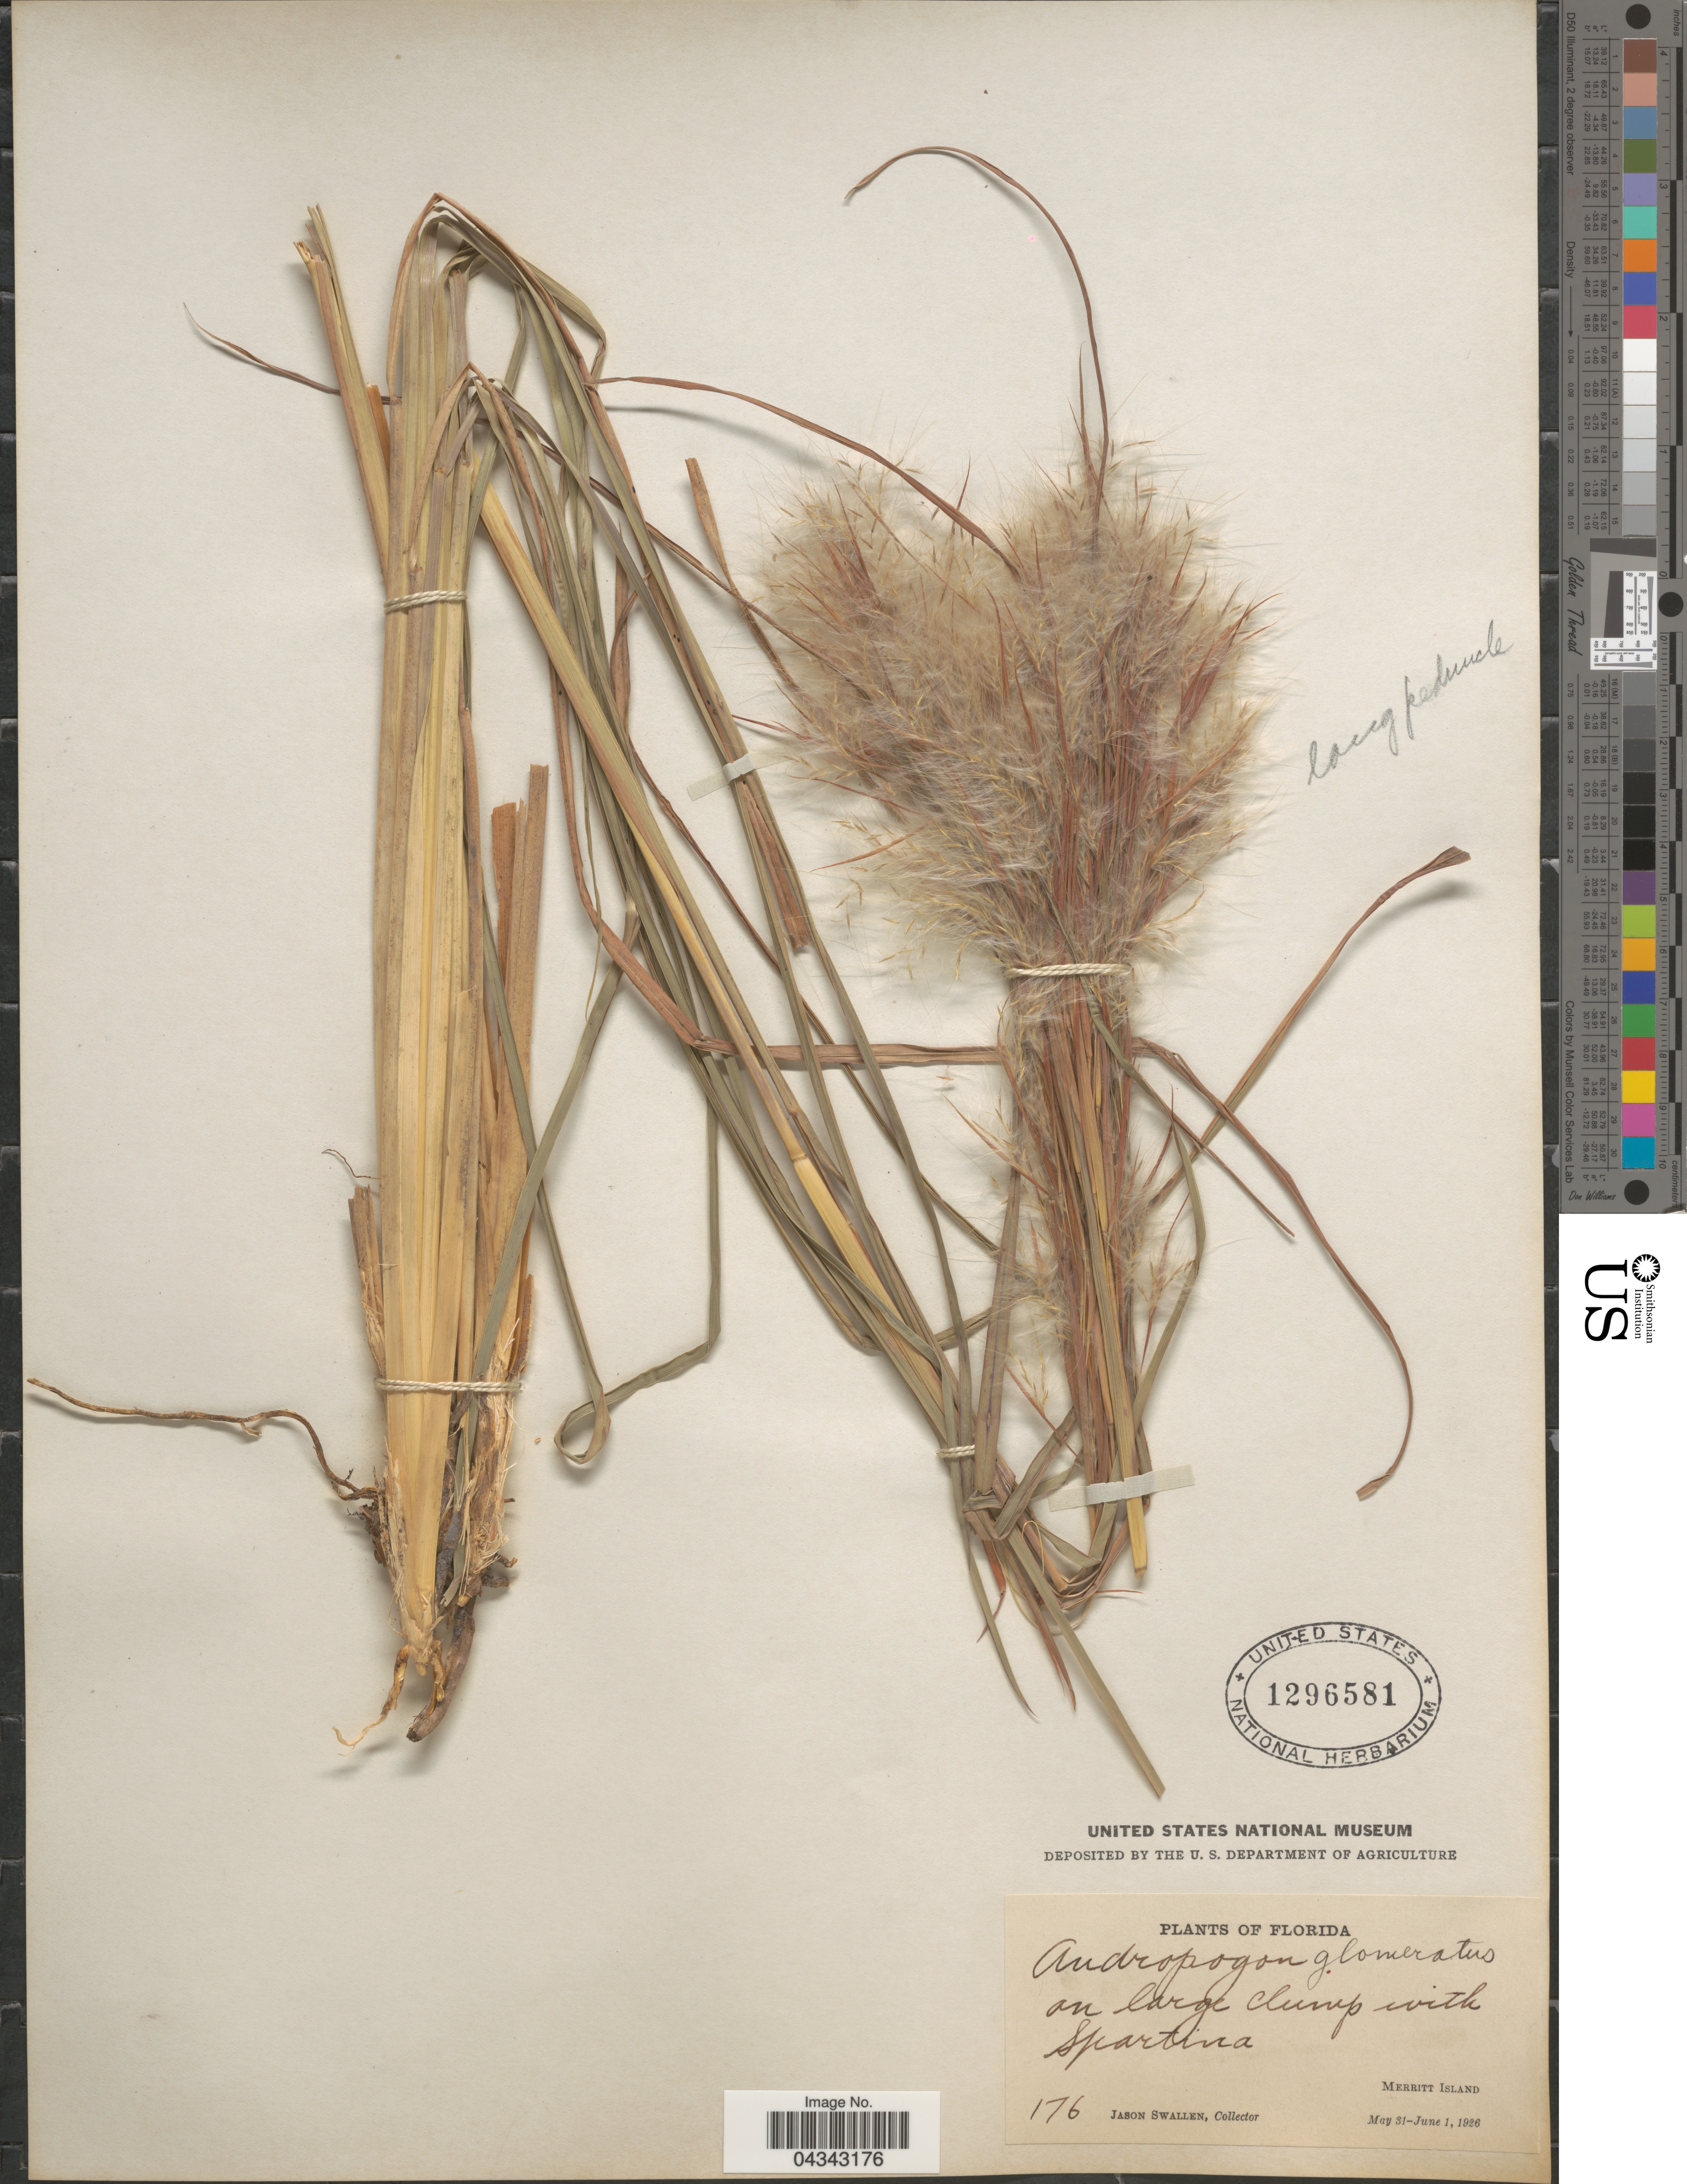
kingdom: Plantae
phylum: Tracheophyta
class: Liliopsida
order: Poales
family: Poaceae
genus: Andropogon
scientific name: Andropogon glomeratus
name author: (Walter) Britton, Stearns & Poggenb.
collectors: J. R. Swallen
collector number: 176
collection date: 1926-05-31/1926-06-01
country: United States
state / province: Florida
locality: On large clump with Spartina. Merritt Island.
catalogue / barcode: US 1296581